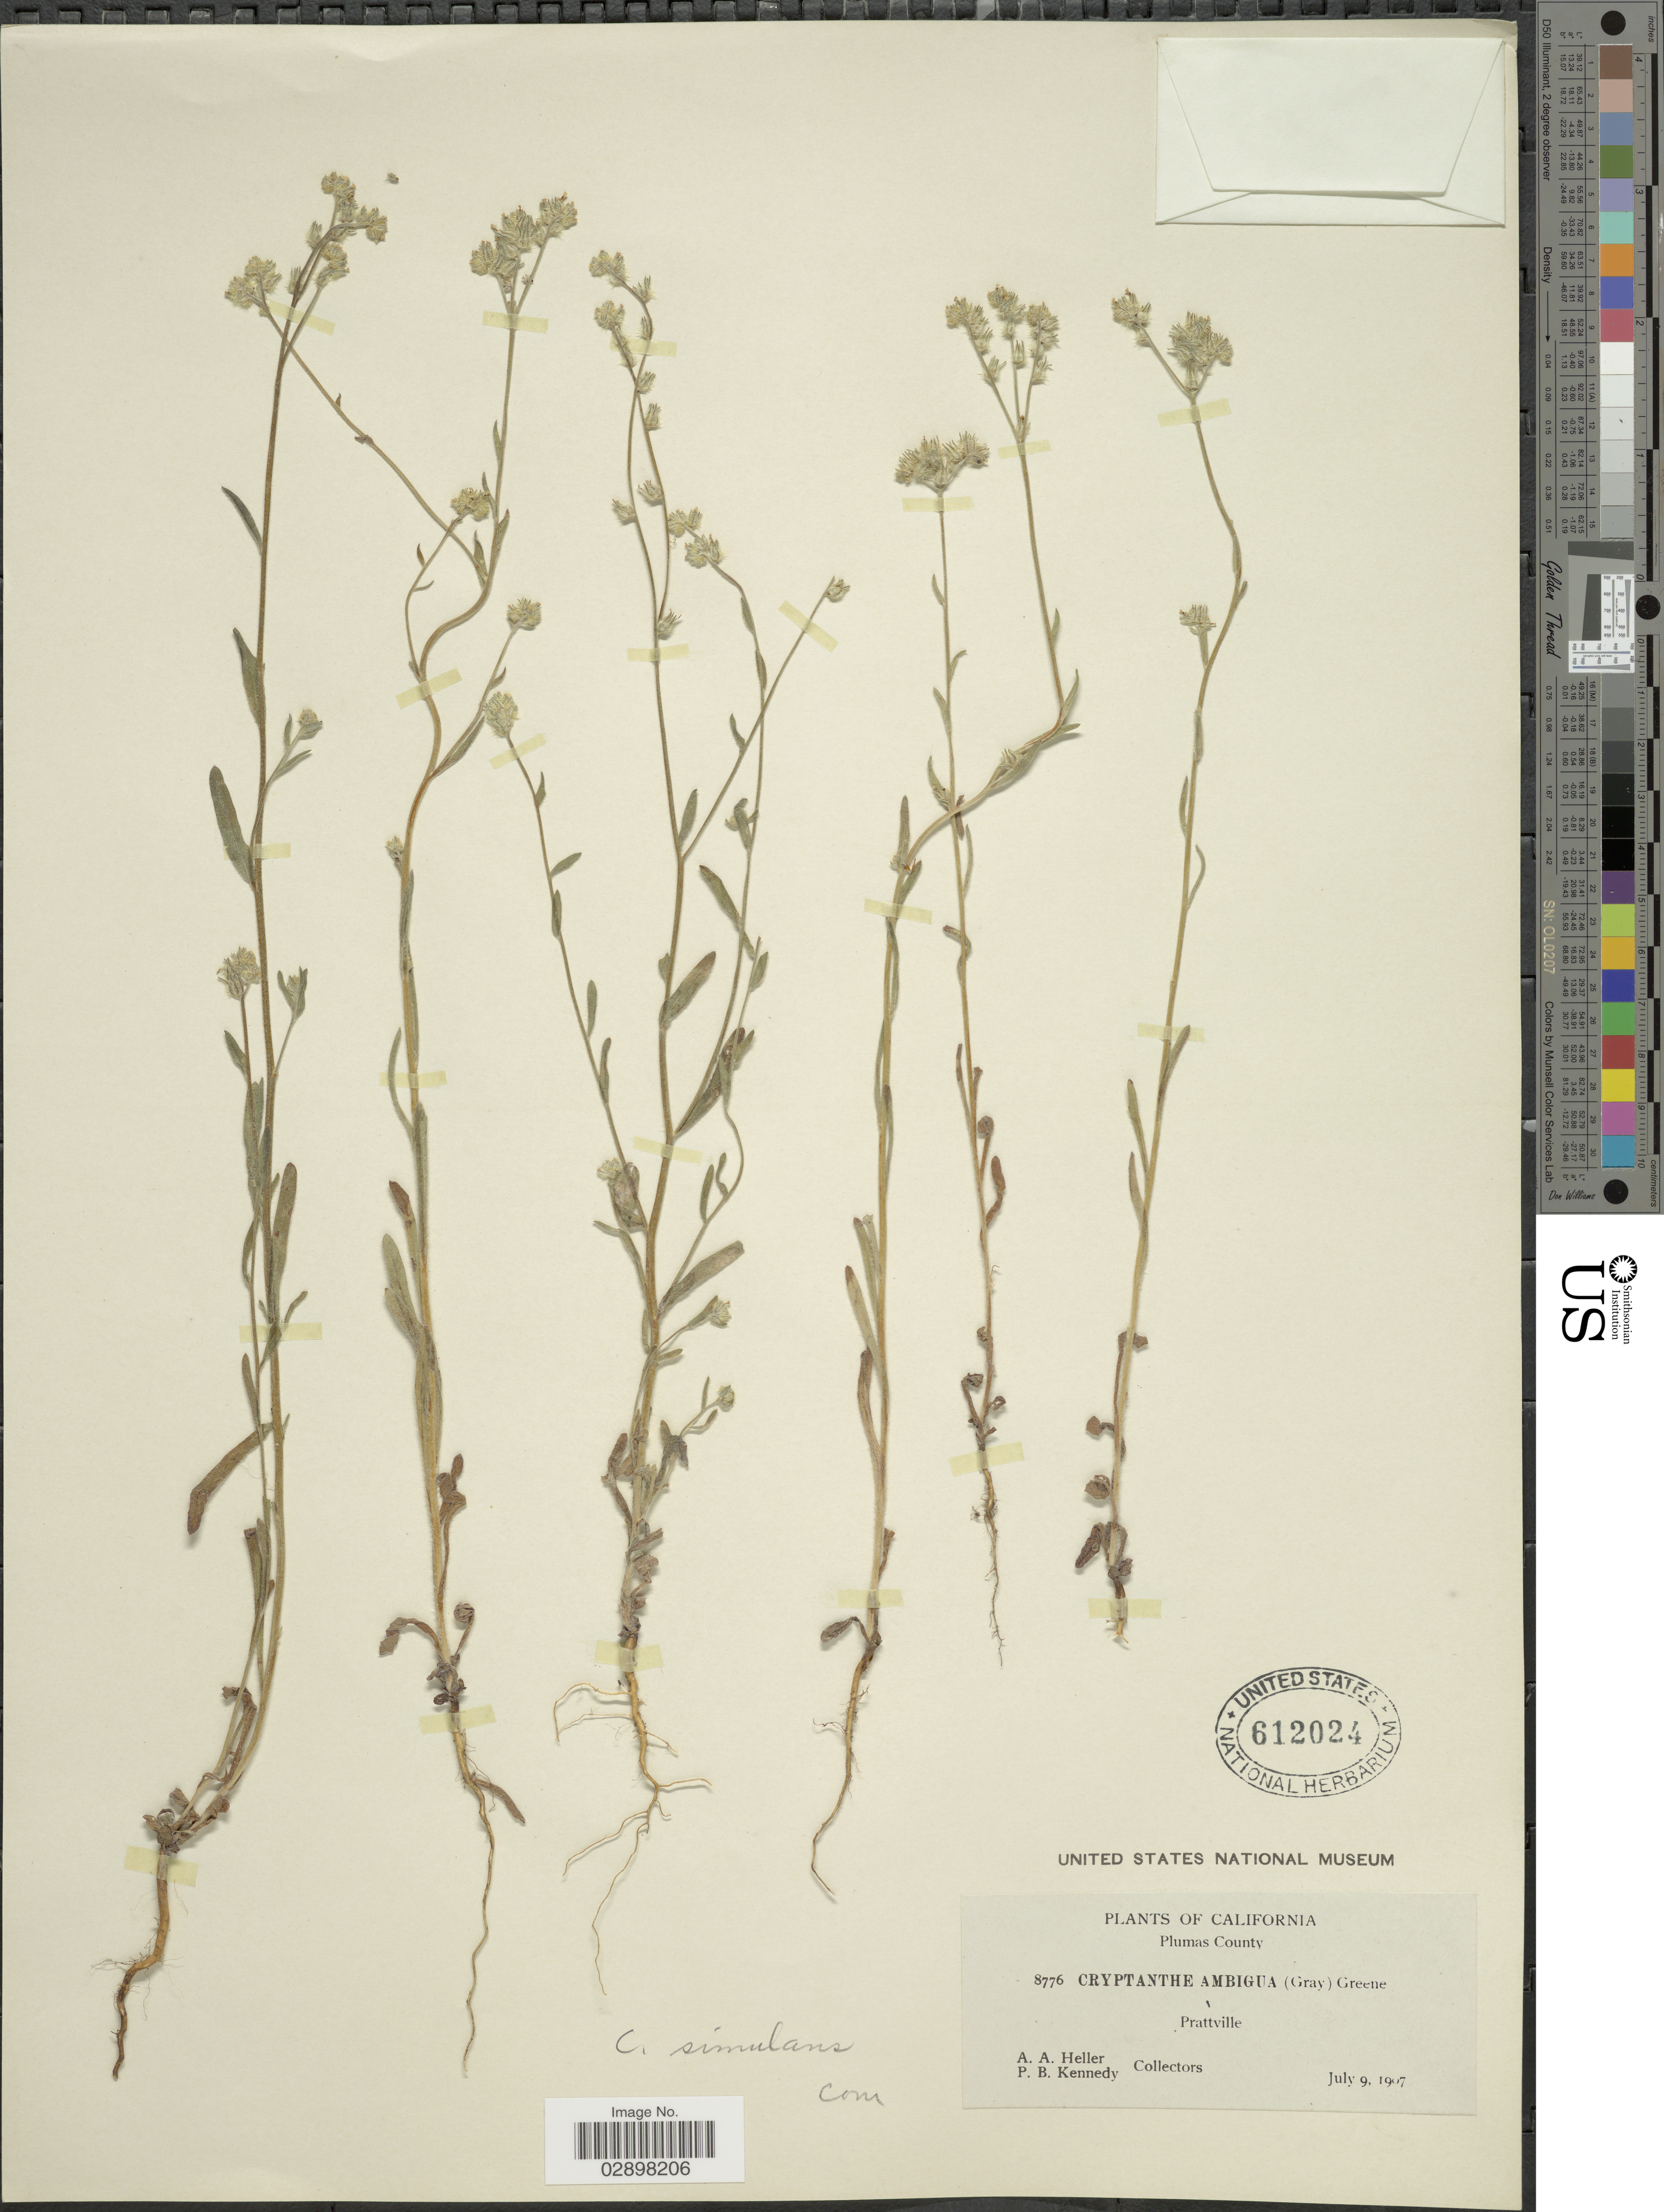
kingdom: Plantae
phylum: Tracheophyta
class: Magnoliopsida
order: Boraginales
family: Boraginaceae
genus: Cryptantha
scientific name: Cryptantha simulans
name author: Greene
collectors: A. A. Heller & P. B. Kennedy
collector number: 8776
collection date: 1907-07-09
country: United States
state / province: California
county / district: Plumas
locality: Plumas County, Prattville.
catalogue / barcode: US 612024